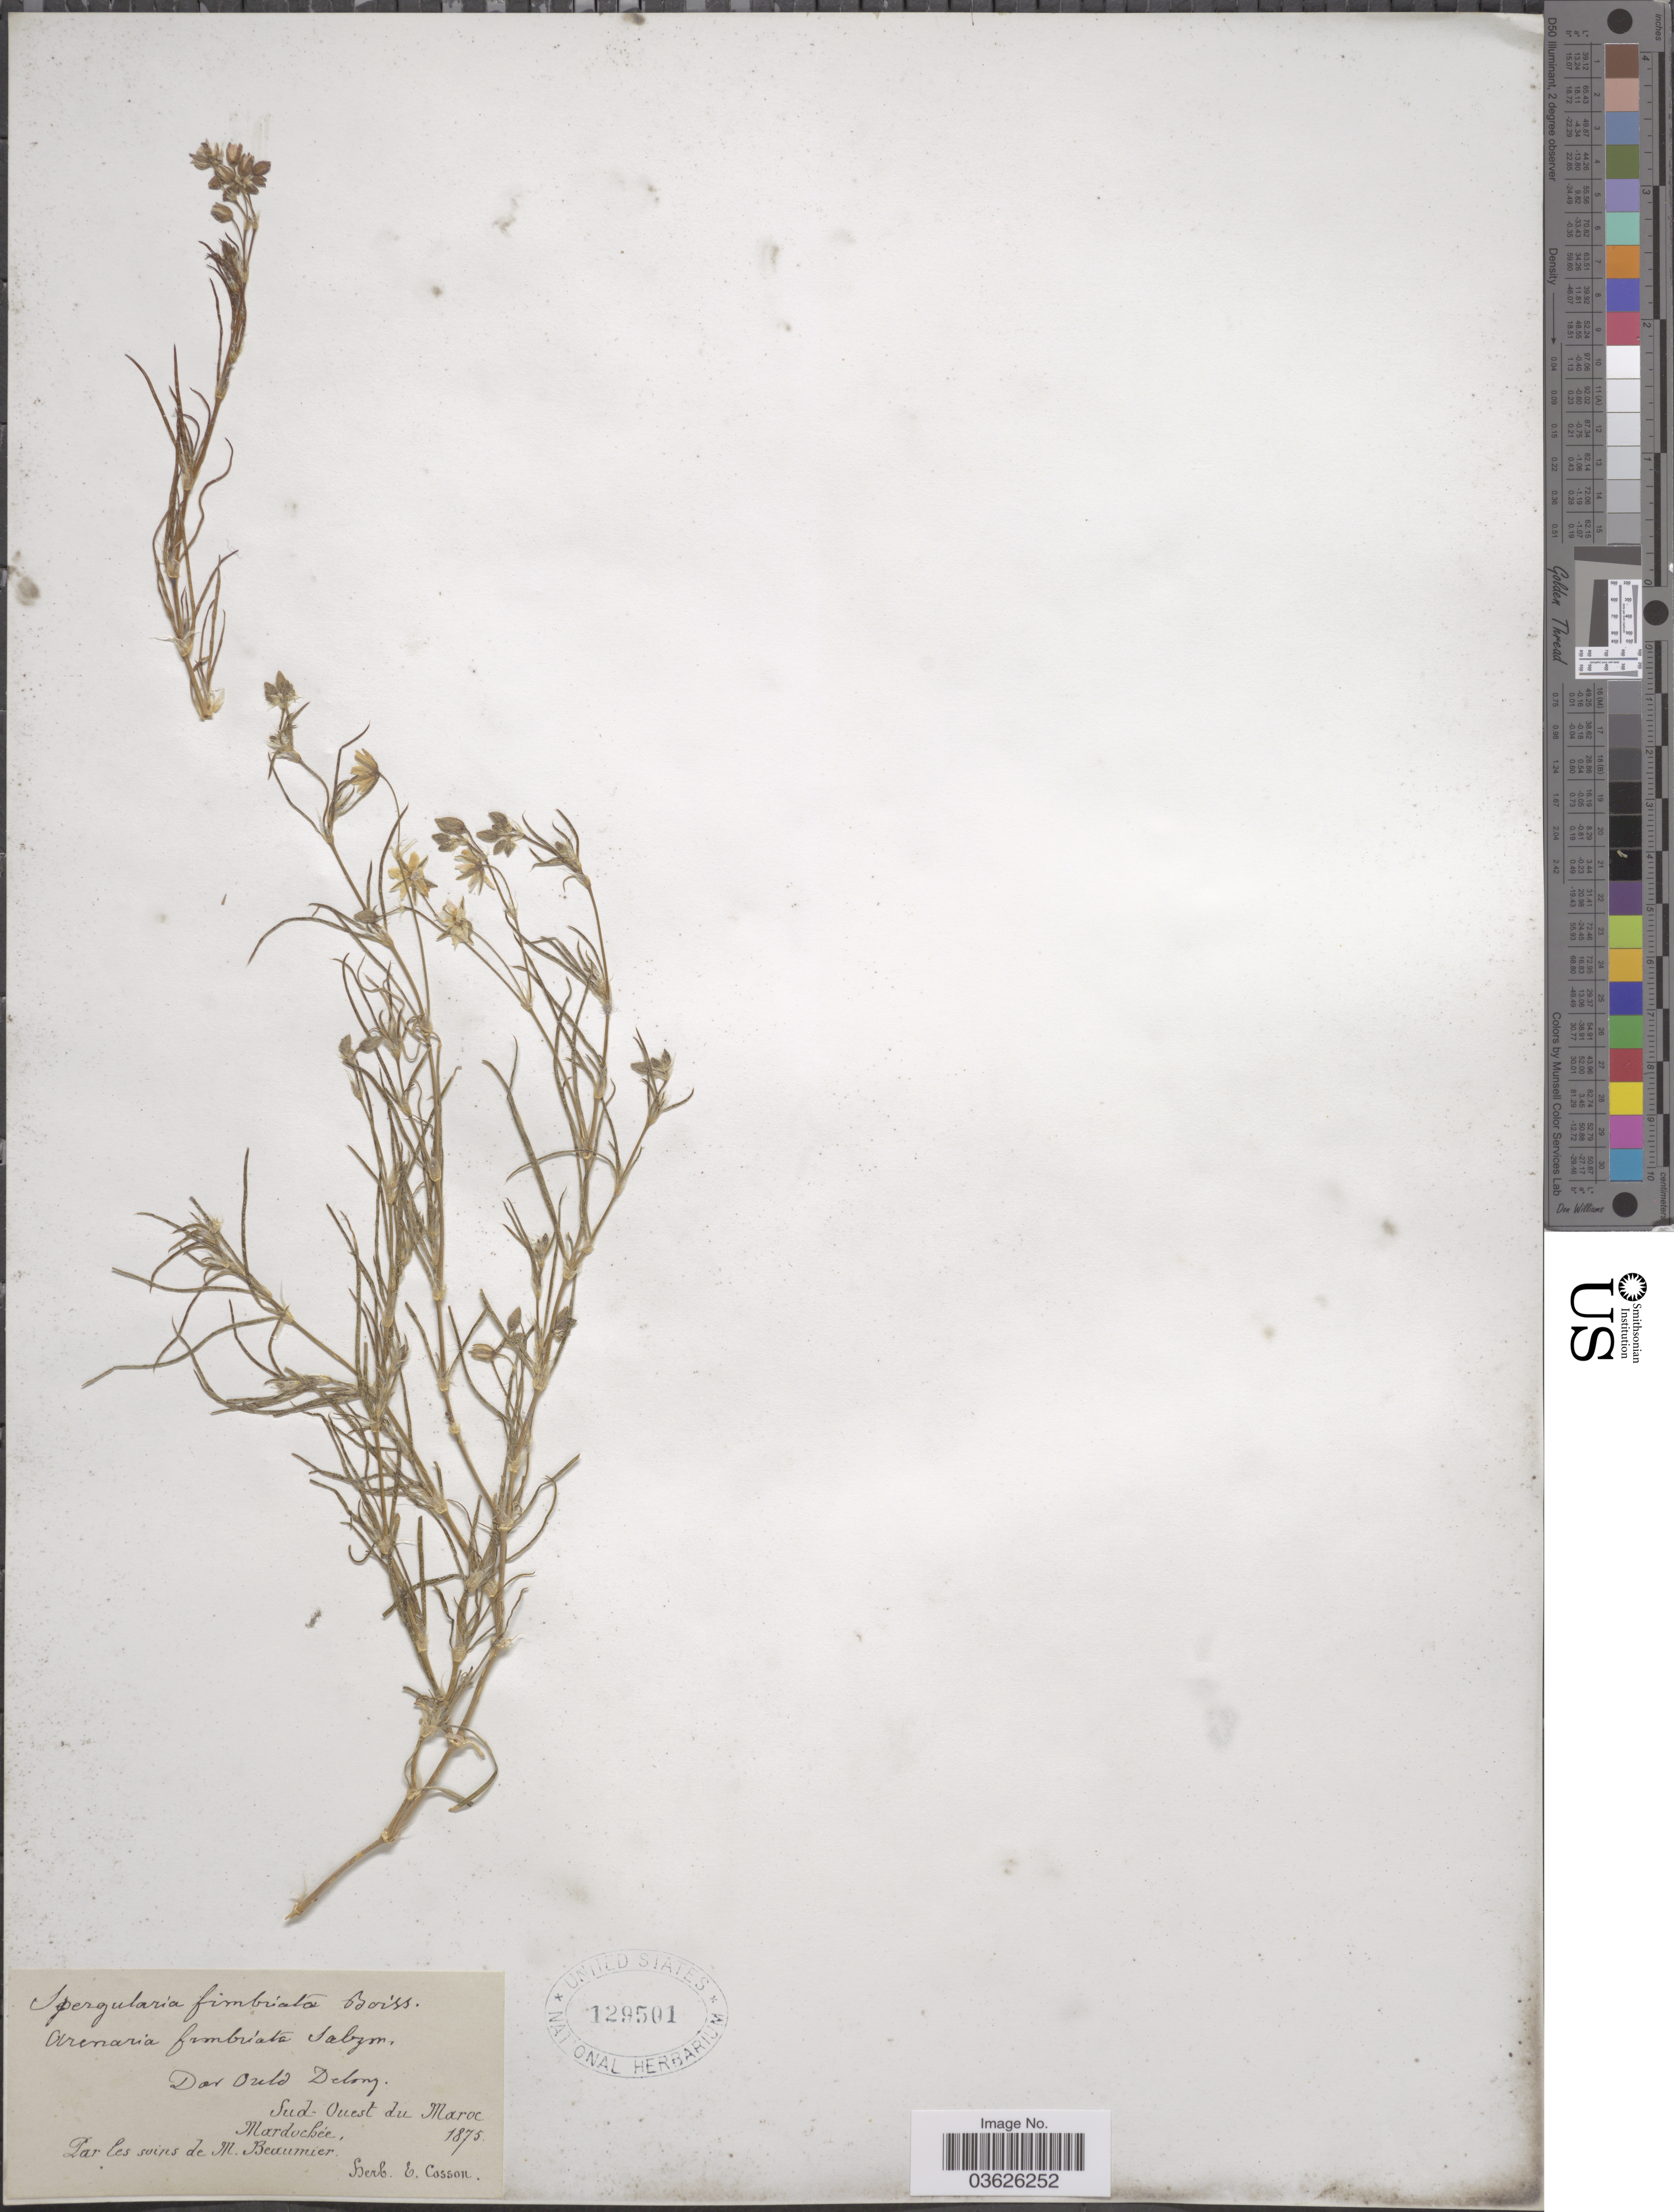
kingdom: Plantae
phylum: Tracheophyta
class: Magnoliopsida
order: Caryophyllales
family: Caryophyllaceae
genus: Spergularia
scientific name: Spergularia fimbriata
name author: Boiss. & Reut.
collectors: M. Beaumier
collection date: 1875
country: Morocco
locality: Dar Ould Delony. [interpreted] Sud-Ouest du Maroc. Mardochée.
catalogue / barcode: US 129501